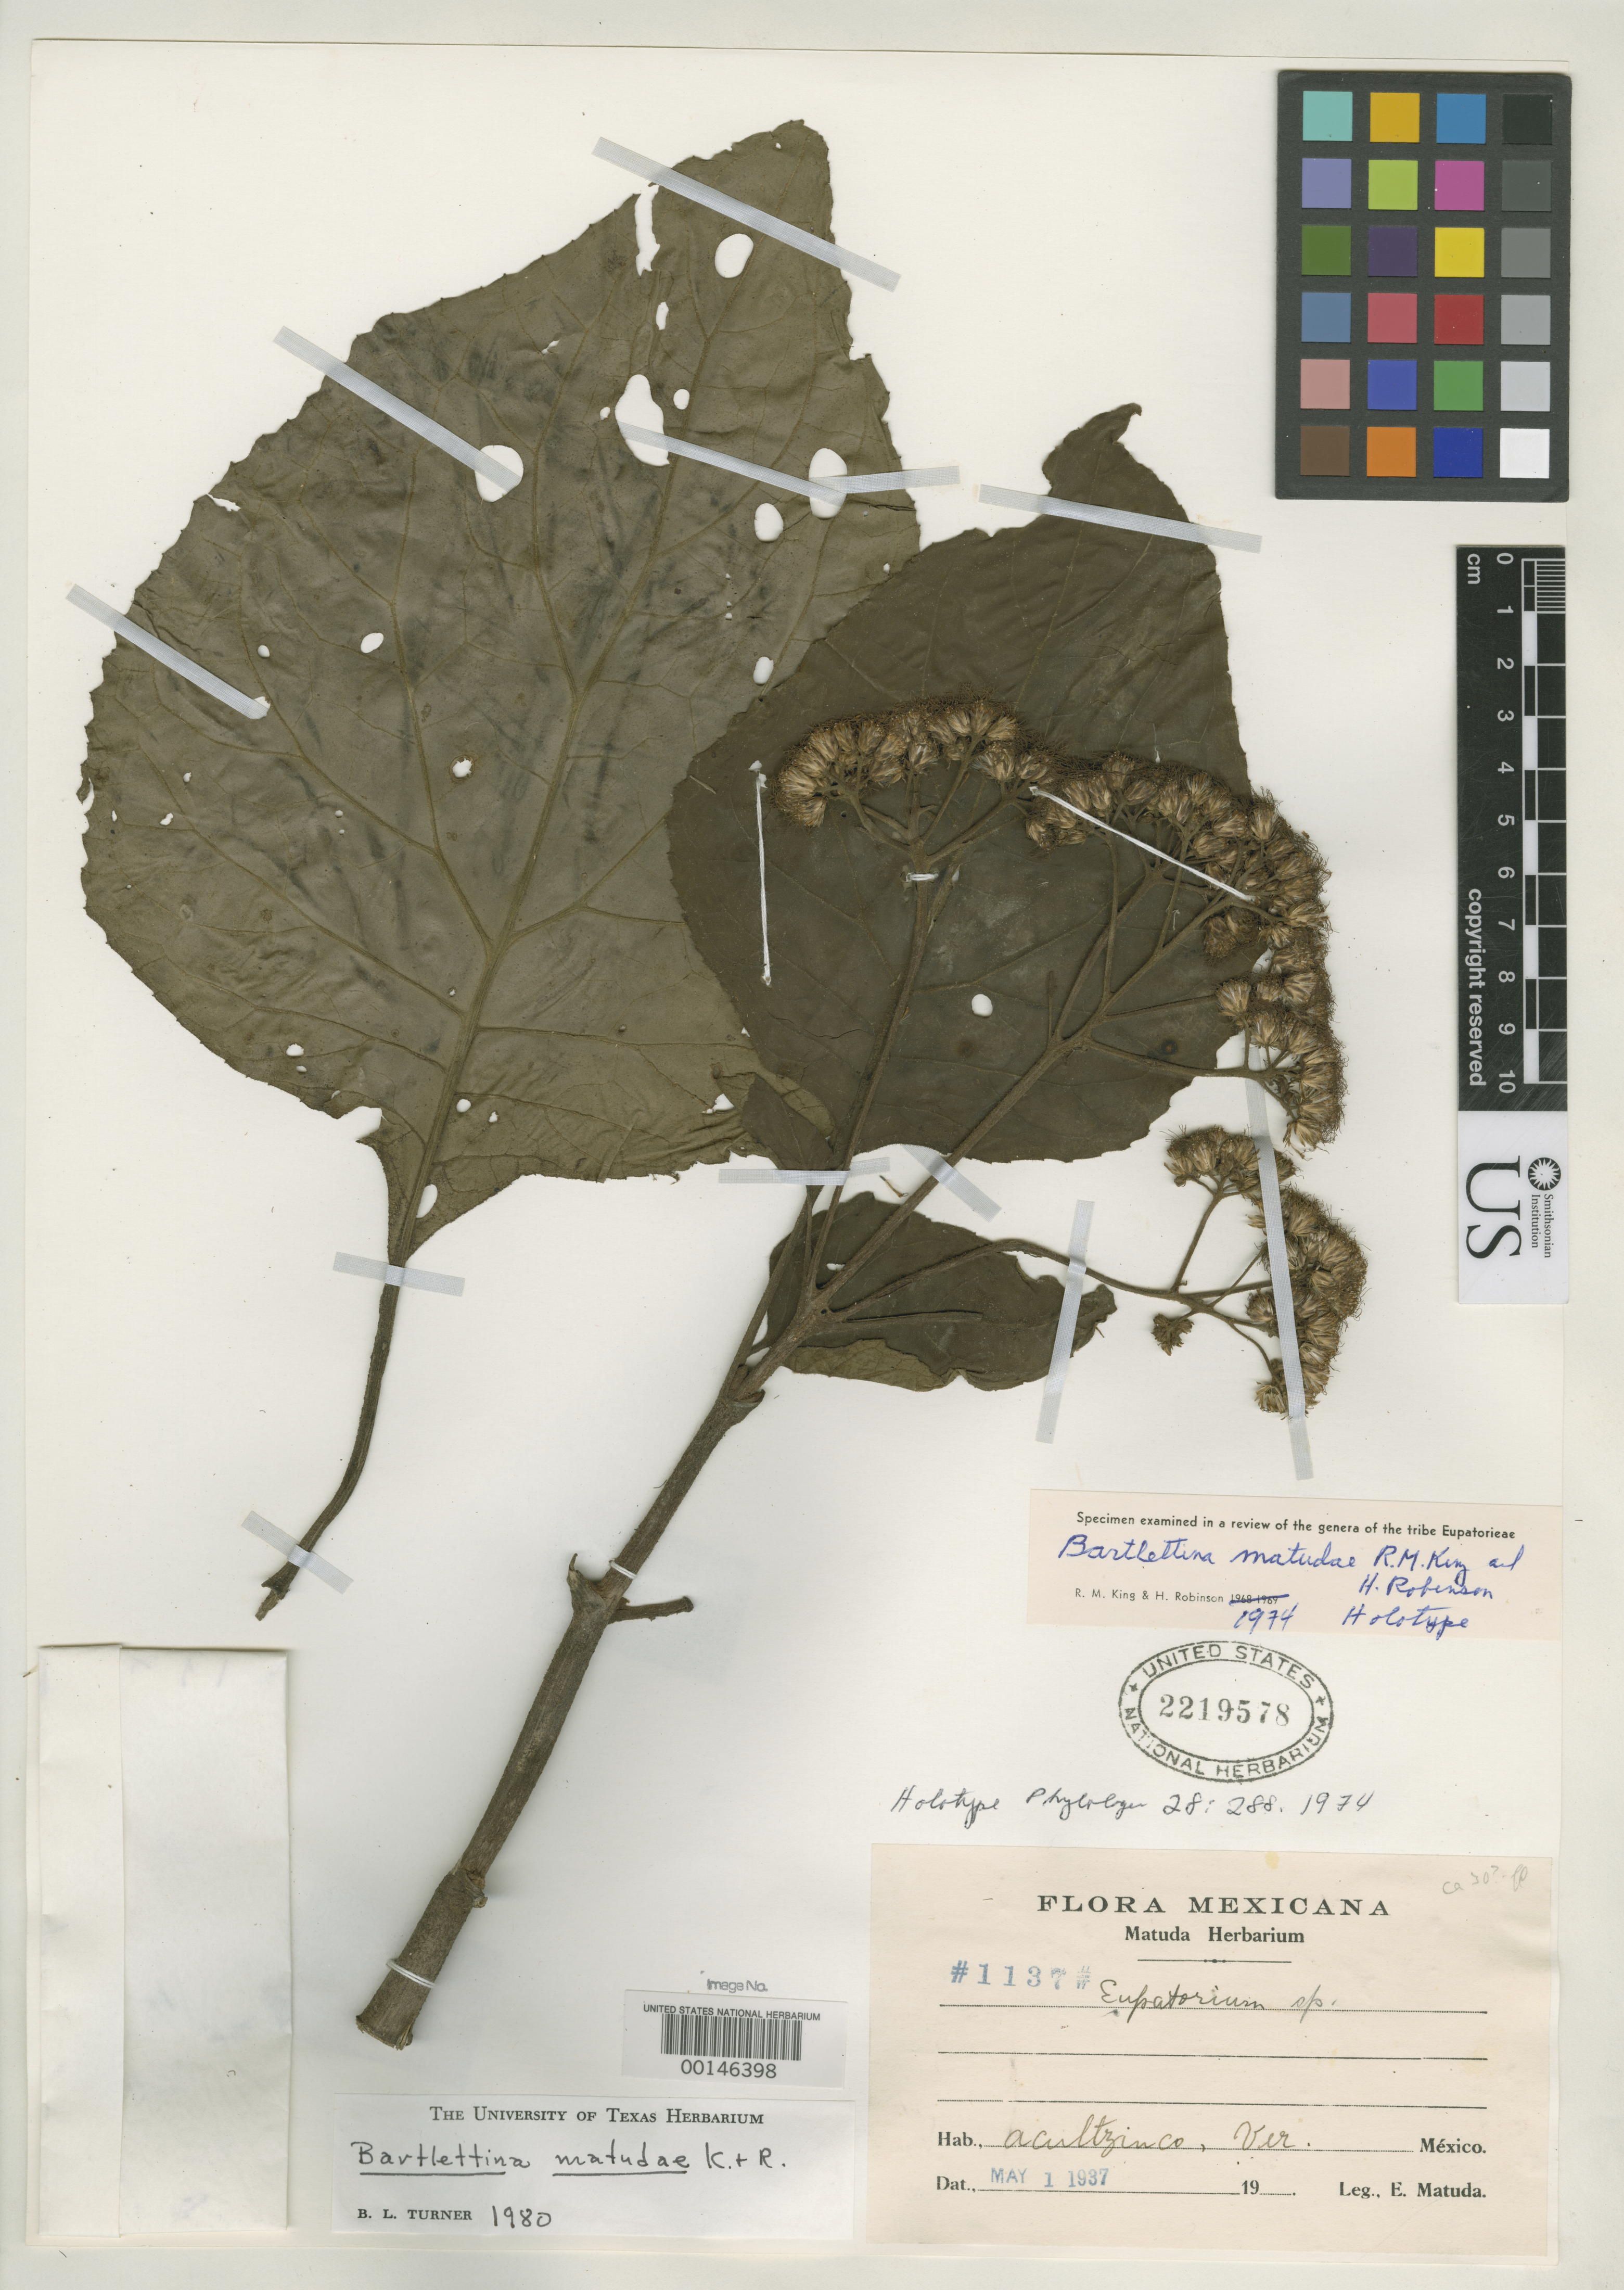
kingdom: Plantae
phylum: Tracheophyta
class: Magnoliopsida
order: Asterales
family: Asteraceae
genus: Bartlettina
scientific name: Bartlettina matudae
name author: R.M. King & H. Rob.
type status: Holotype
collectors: E. Matuda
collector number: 1137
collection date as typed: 01 May 1937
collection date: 1937-05-01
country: Mexico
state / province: Veracruz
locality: Acultzinco.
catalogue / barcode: US 2219578